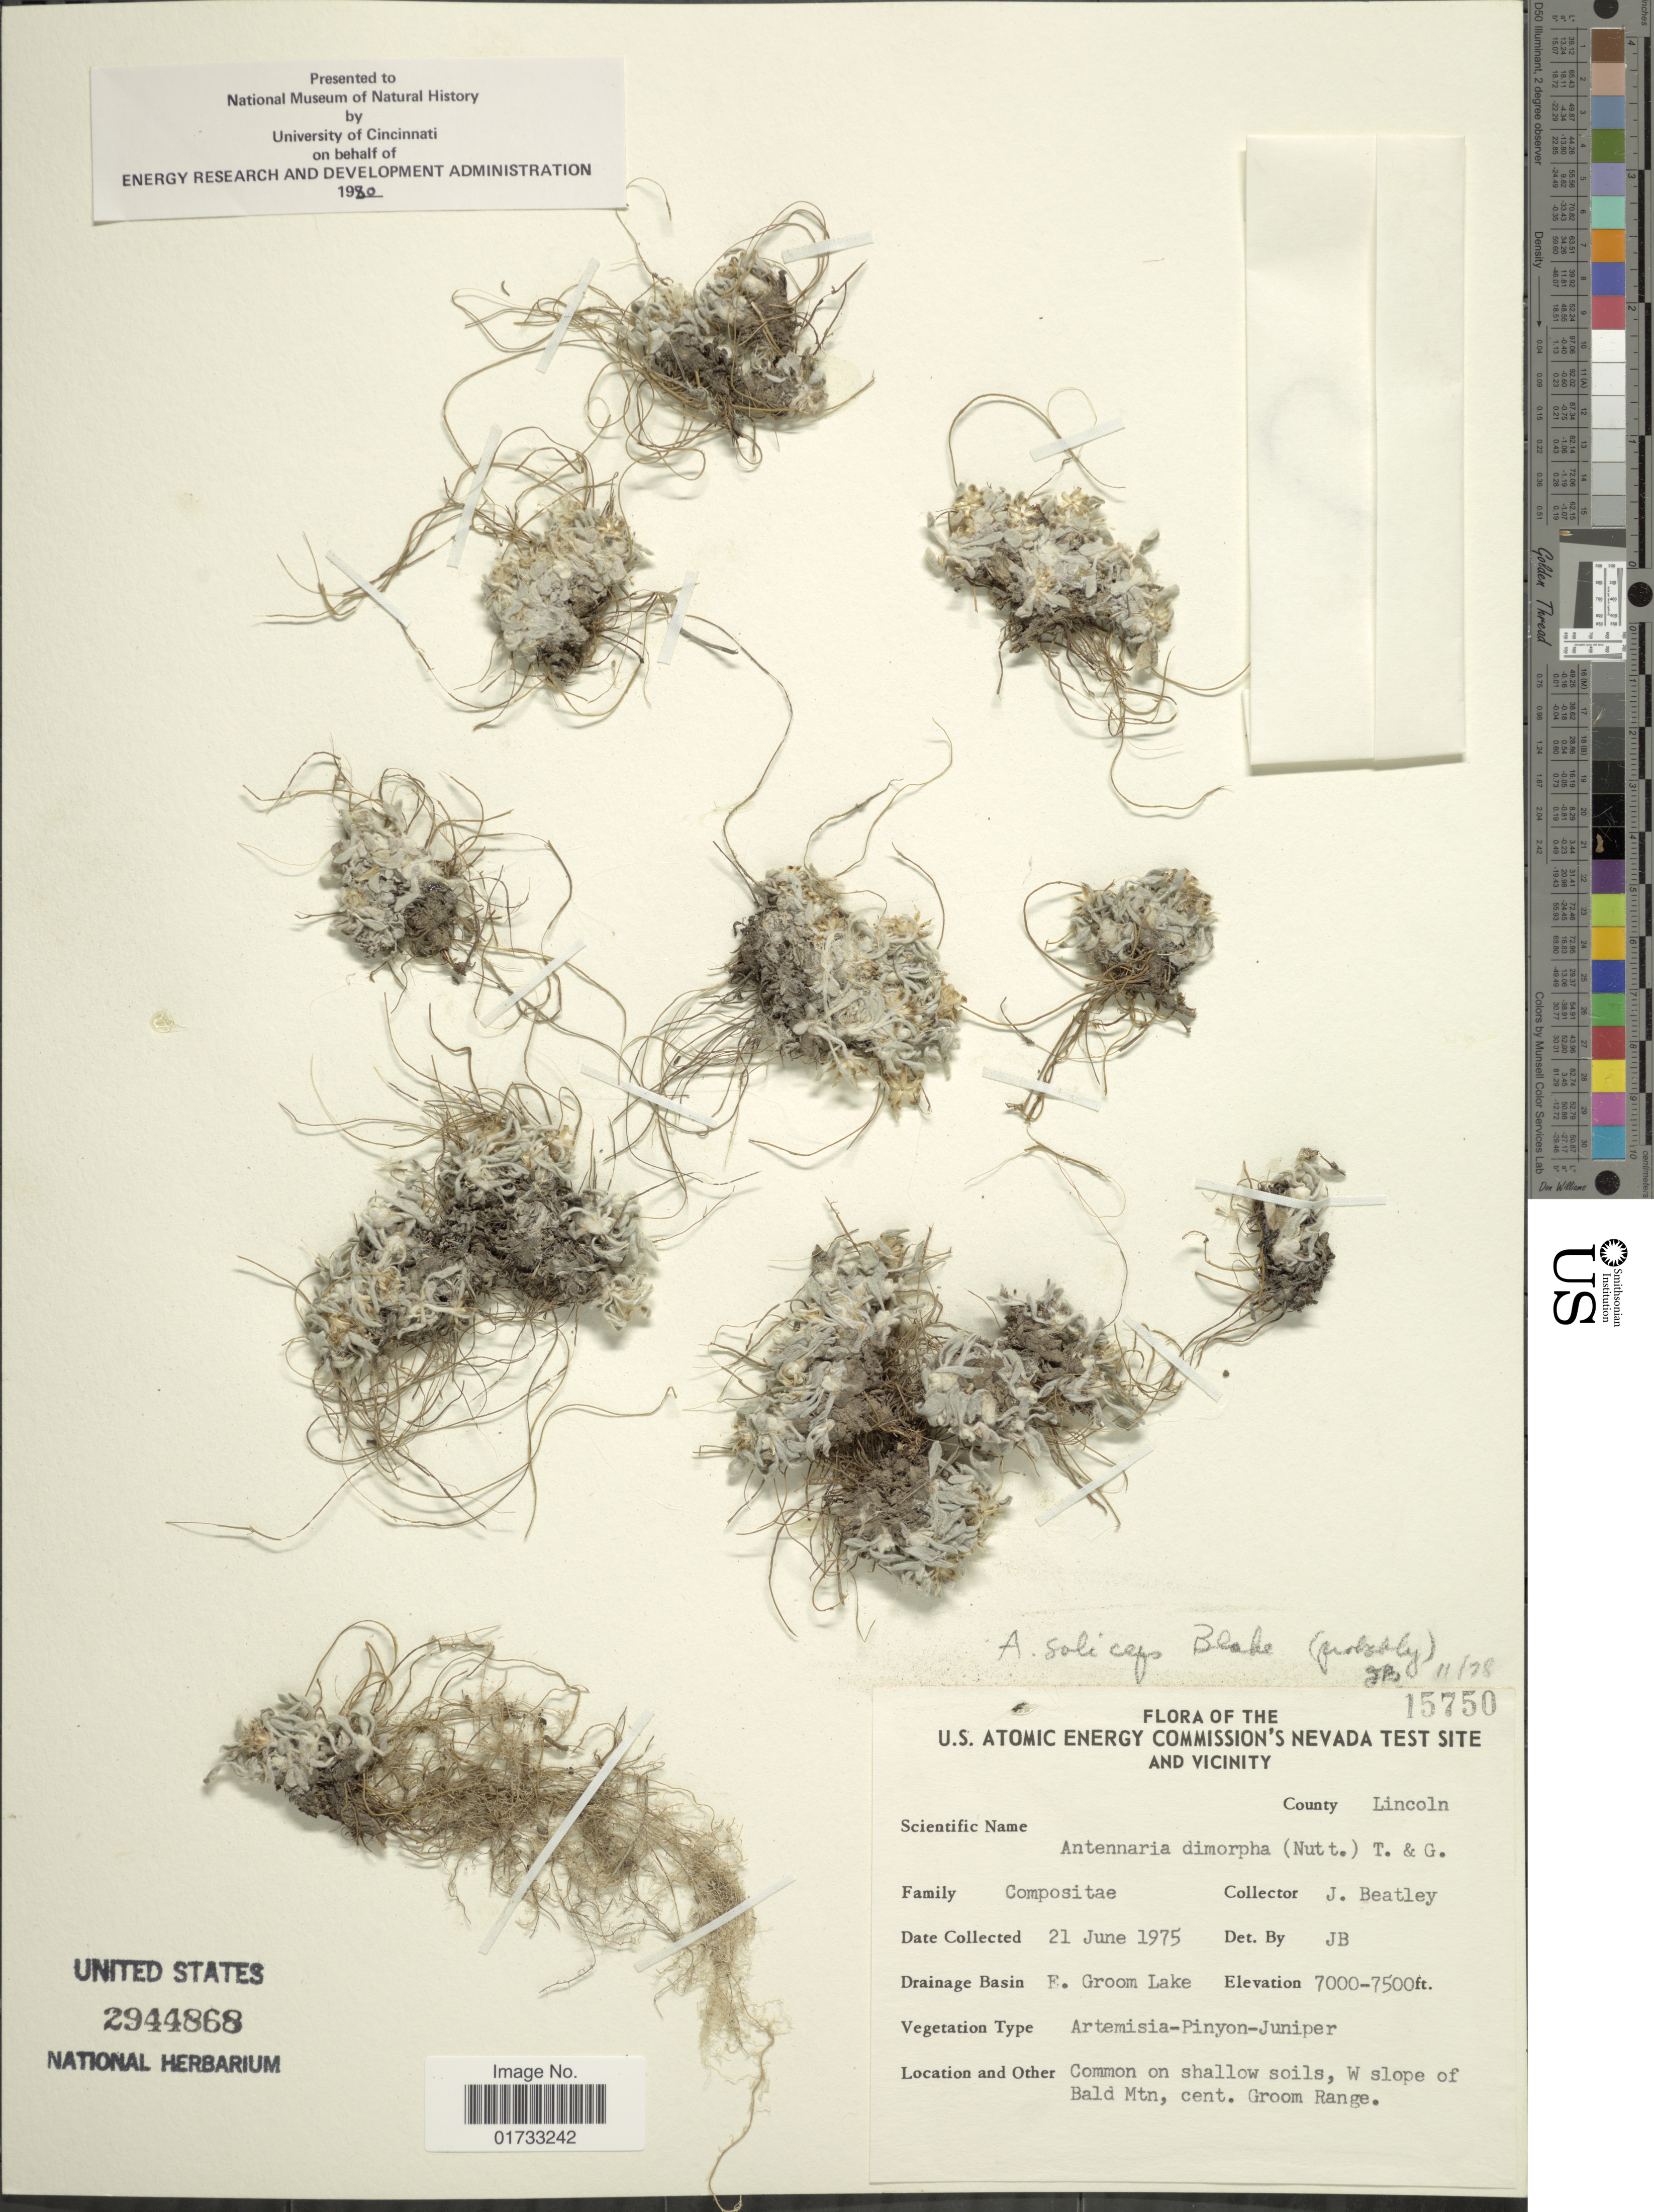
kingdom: Plantae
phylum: Tracheophyta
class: Magnoliopsida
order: Asterales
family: Asteraceae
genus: Antennaria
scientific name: Antennaria soliceps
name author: S.F. Blake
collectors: J. C. Beatley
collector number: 15750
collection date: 1975-06-21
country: United States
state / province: Nevada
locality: U.S. Atomic Energy Commision's Nevada Test Site and vicinity, F. Groom Lake, W. slope of Bald Mtn, cent. Groom Range, County Lincoln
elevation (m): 2134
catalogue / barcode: US 2944868